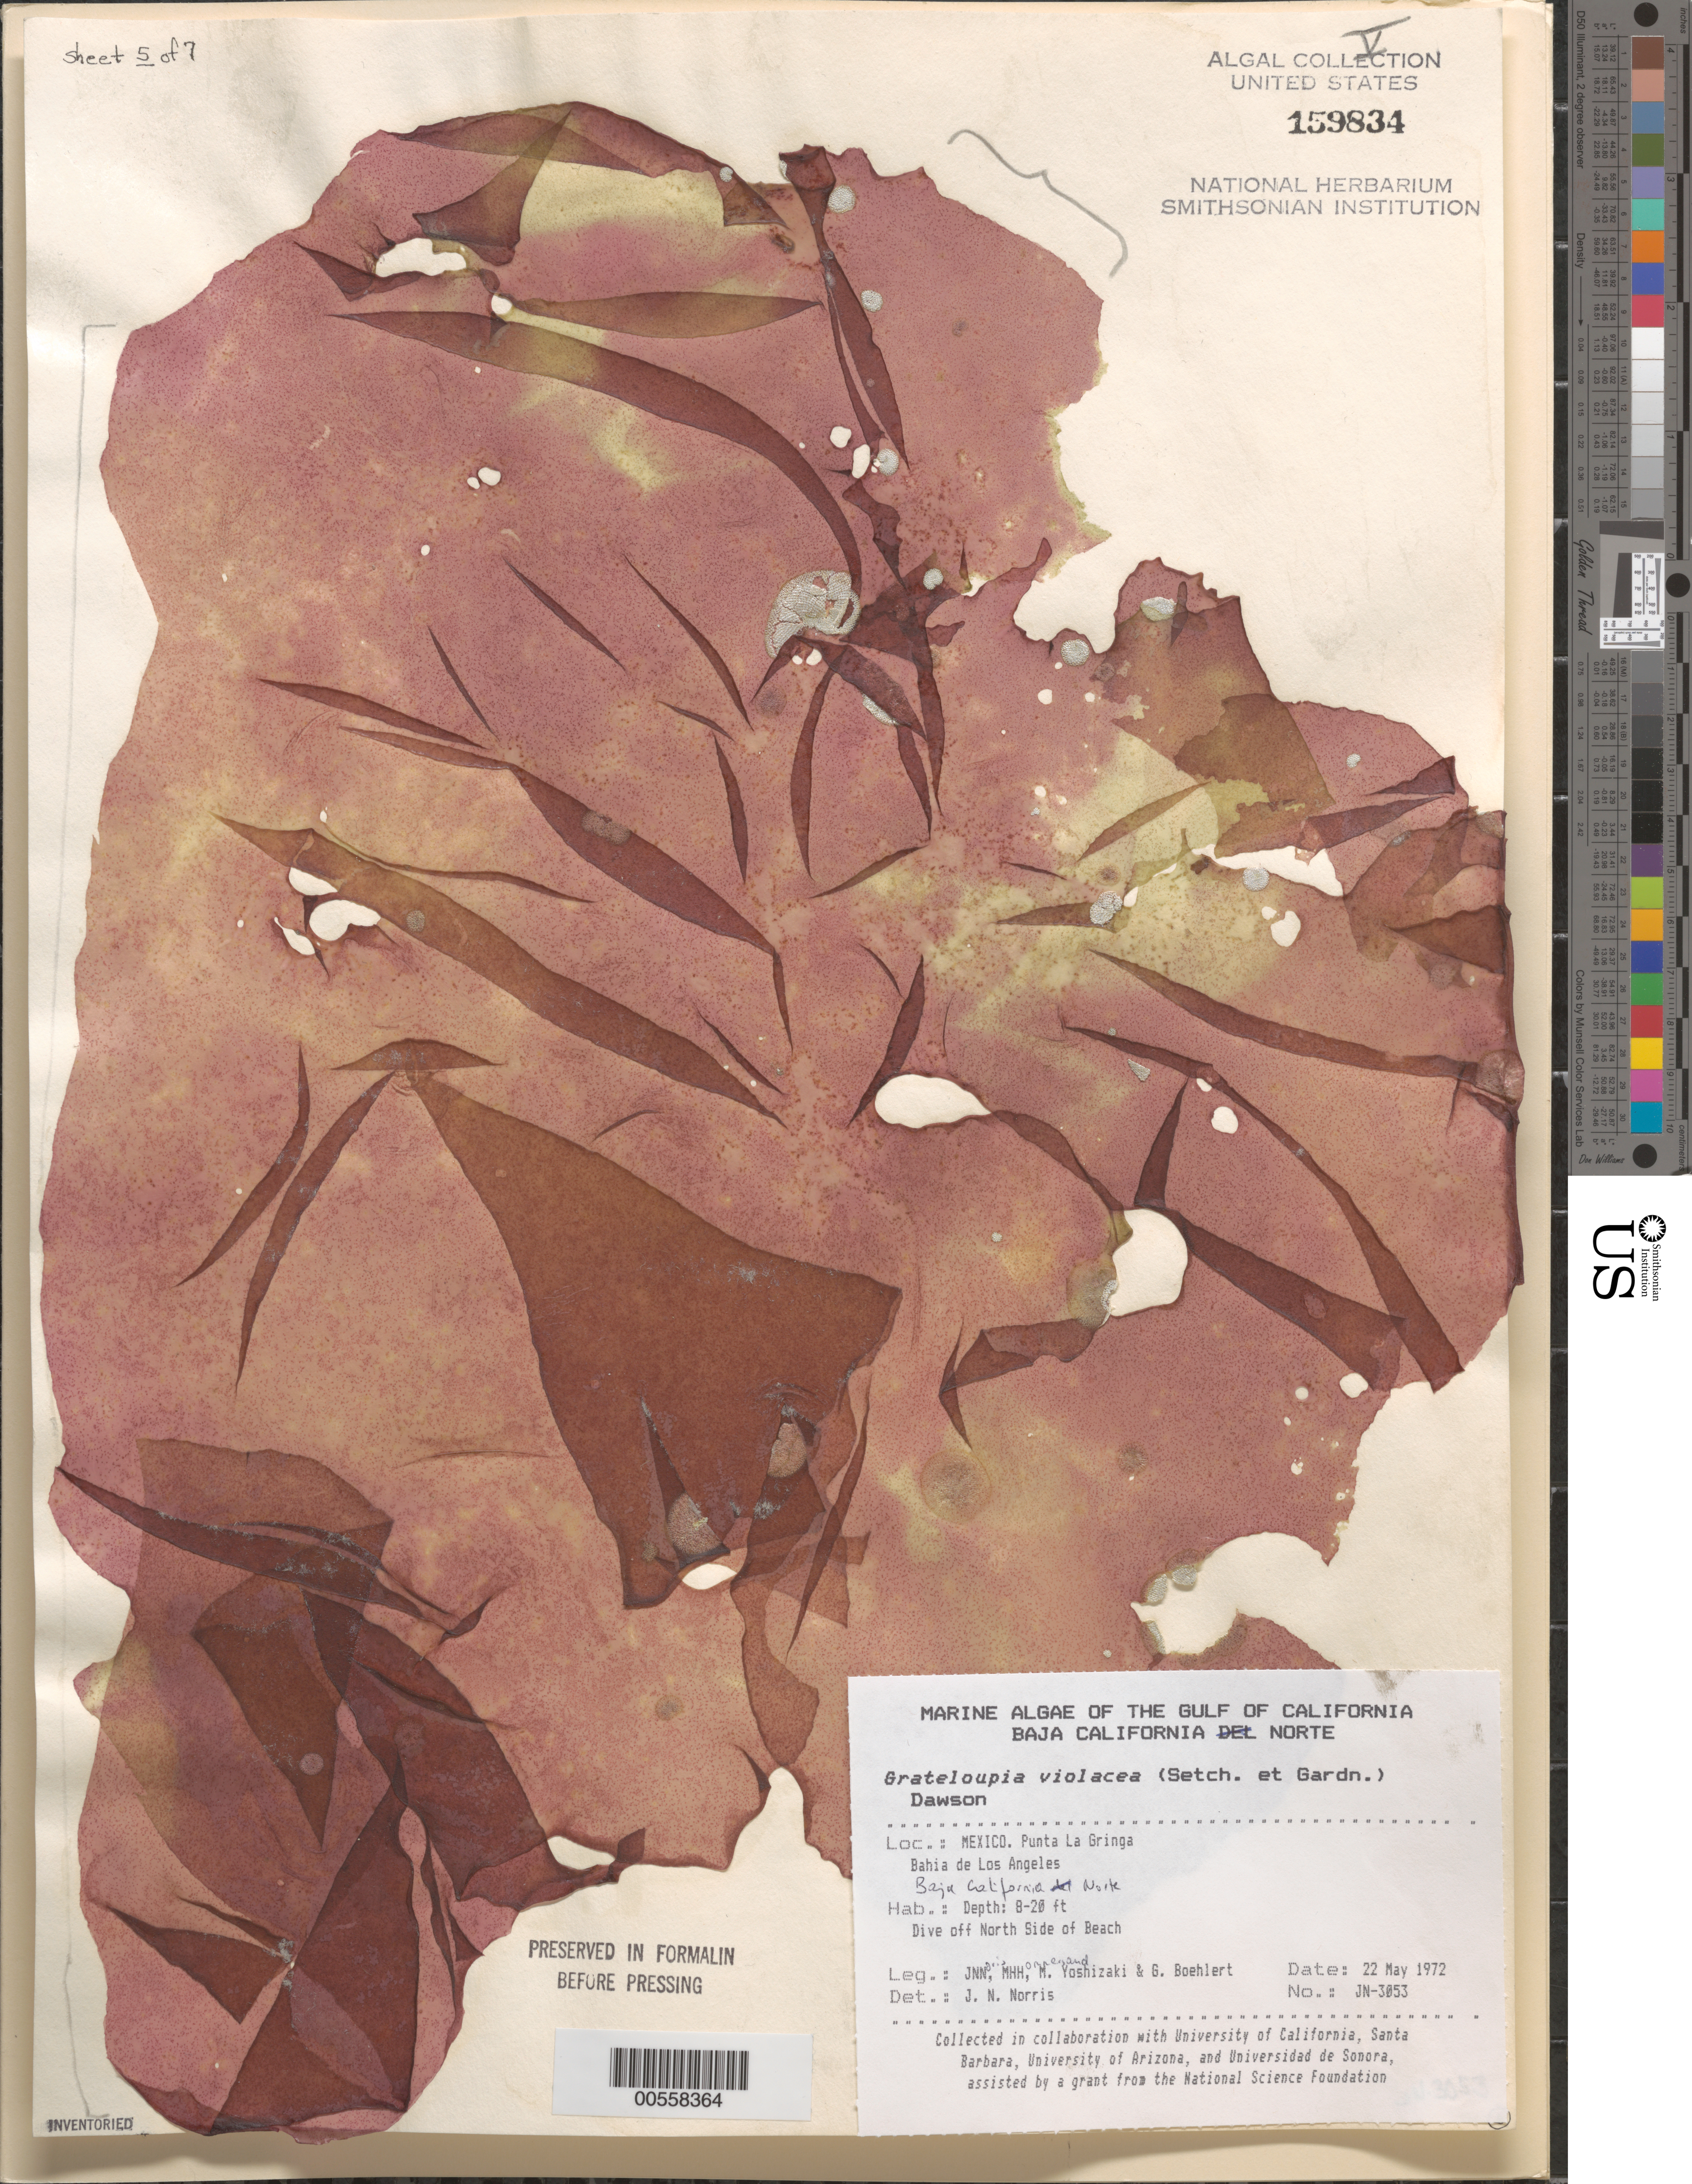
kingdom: Plantae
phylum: Rhodophyta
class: Florideophyceae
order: Halymeniales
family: Halymeniaceae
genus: Grateloupia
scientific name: Grateloupia violacea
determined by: Norris, James N.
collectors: J. N. Norris, M. H. Hommersand, M. Yoshizaki & G. Boehlert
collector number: JN-3053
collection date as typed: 22 May 1972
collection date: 1972-05-22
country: Mexico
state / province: Baja California Norte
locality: Punta La Gringa, Bahia de los Angeles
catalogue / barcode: US 159834